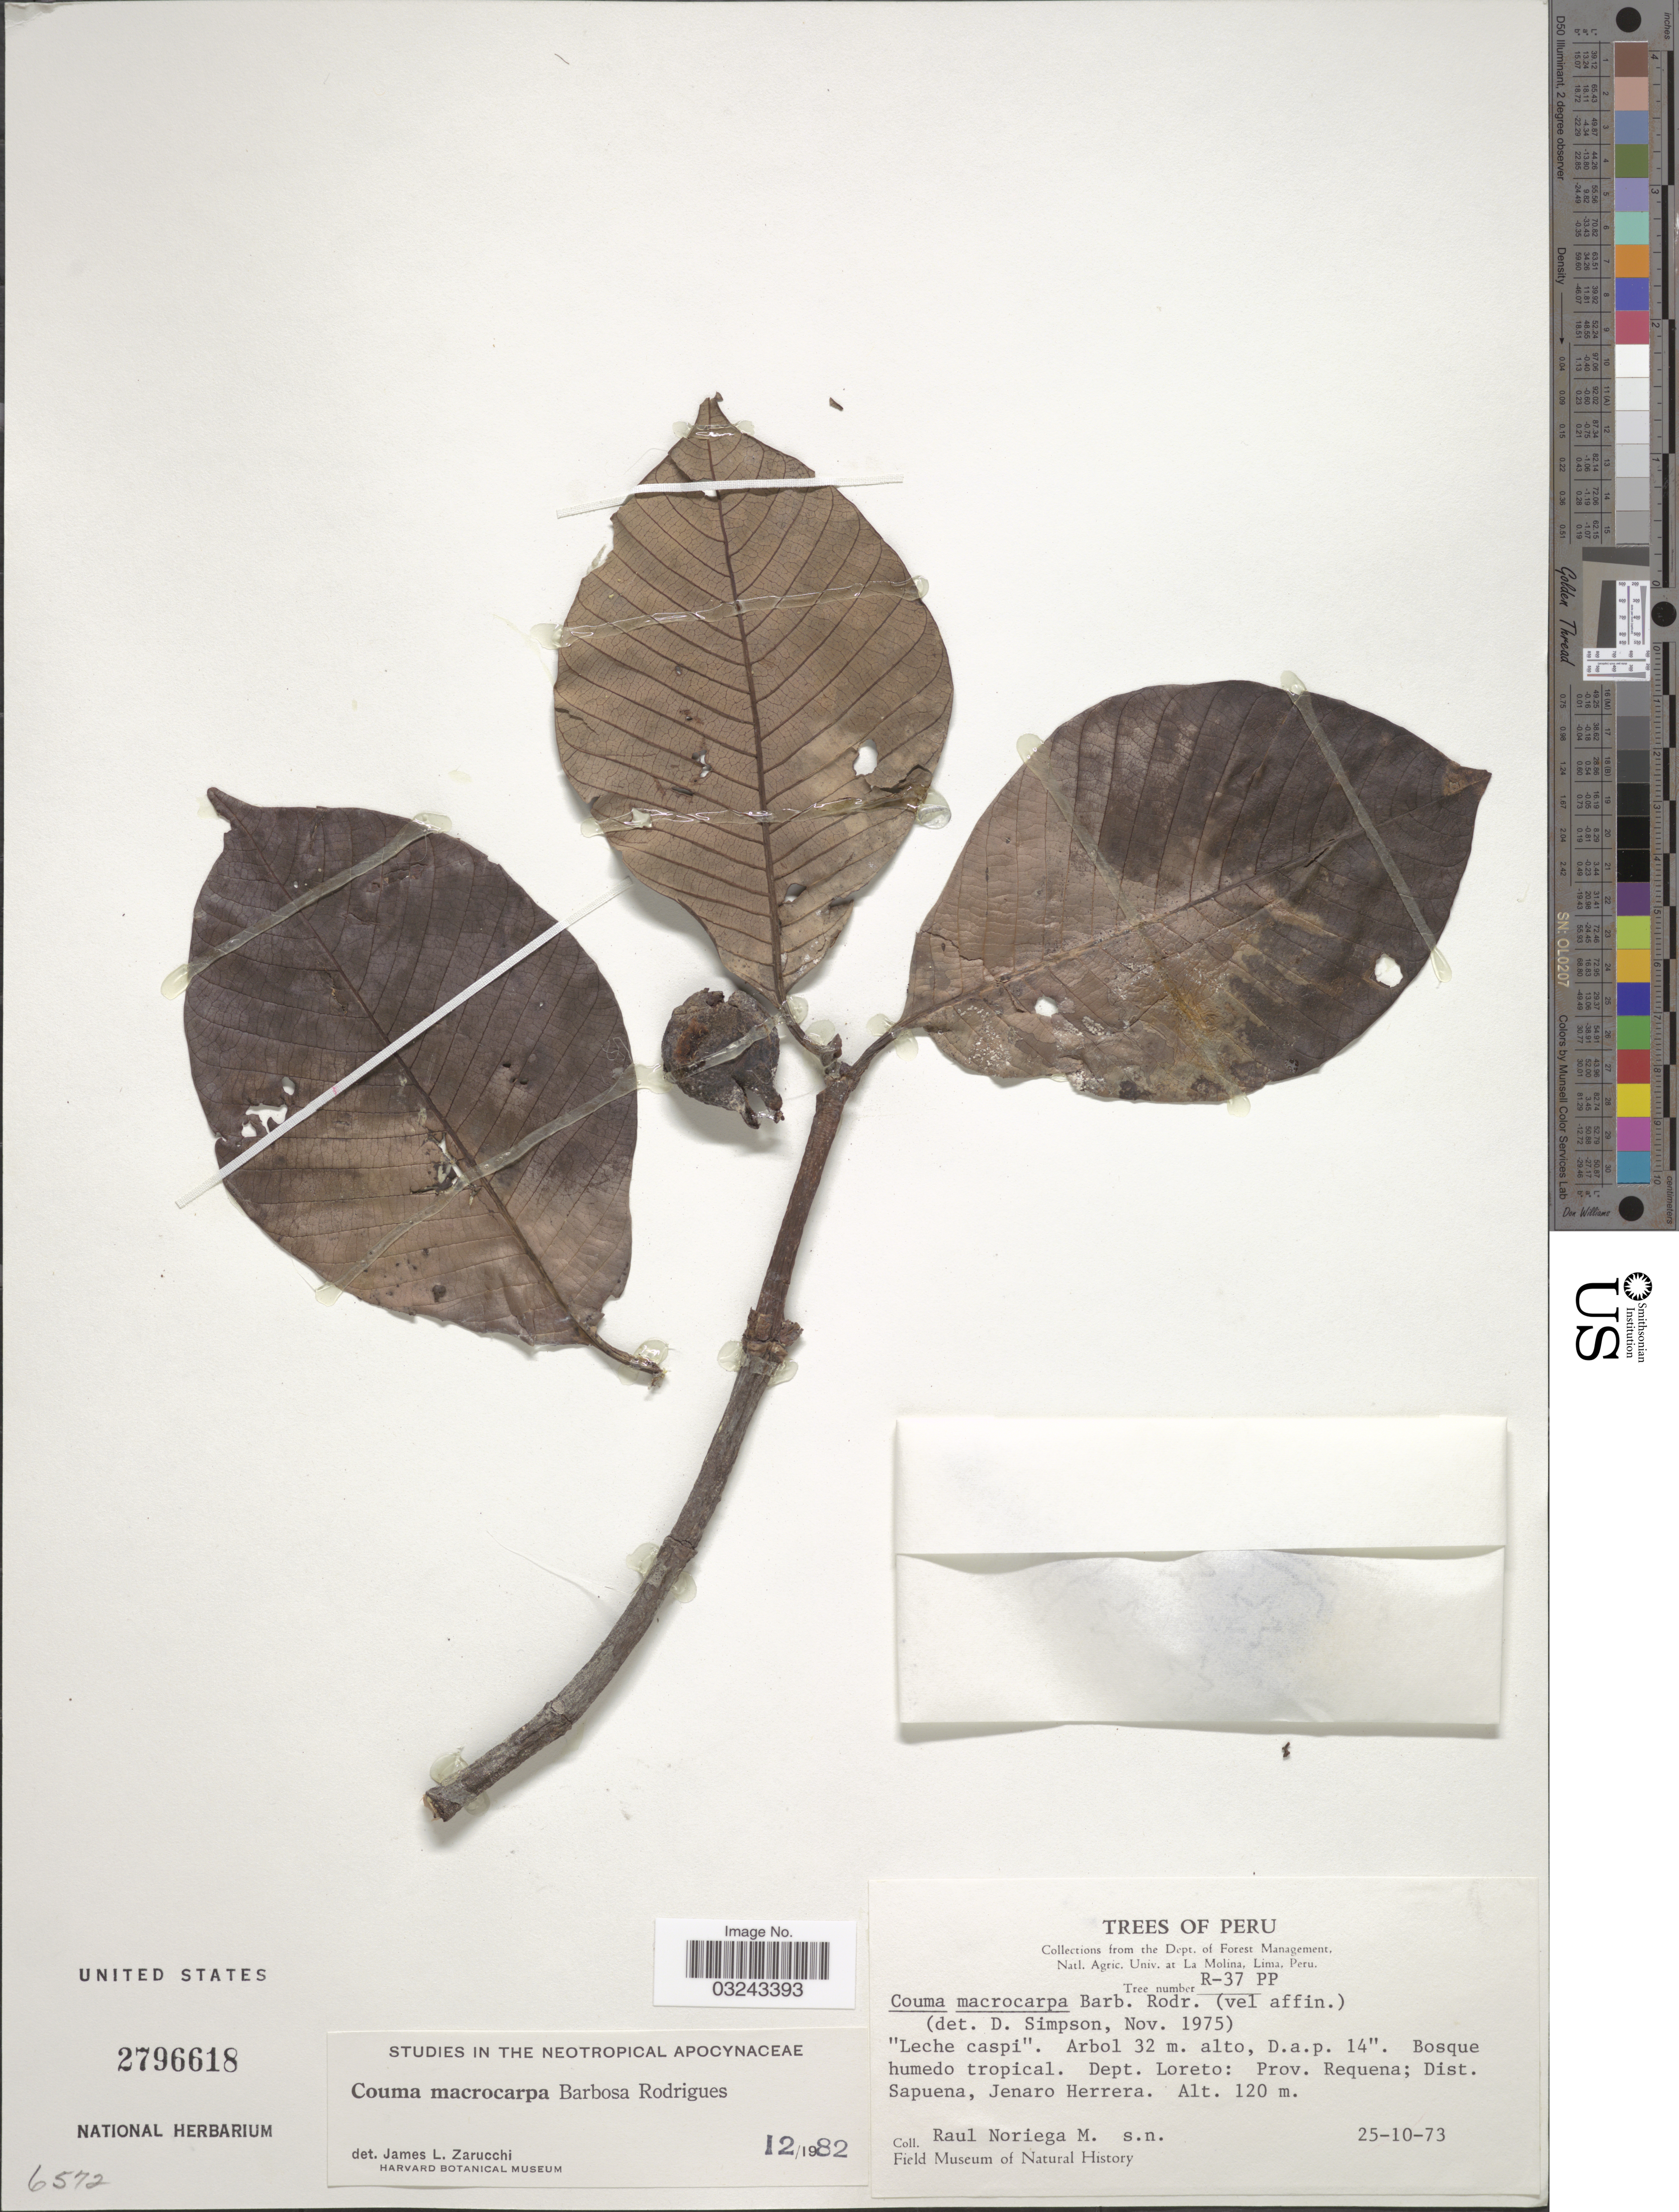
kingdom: Plantae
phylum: Tracheophyta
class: Magnoliopsida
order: Gentianales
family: Apocynaceae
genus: Couma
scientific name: Couma macrocarpa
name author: Barb. Rodr.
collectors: R. Noriega M.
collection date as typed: Transcribed d/m/y: 25/10/73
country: Peru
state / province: Loreto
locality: Dept. Loreto: Prov. Requena; Dist. Sapuena, Jenaro Herrera.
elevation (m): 120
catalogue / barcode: US 2796618